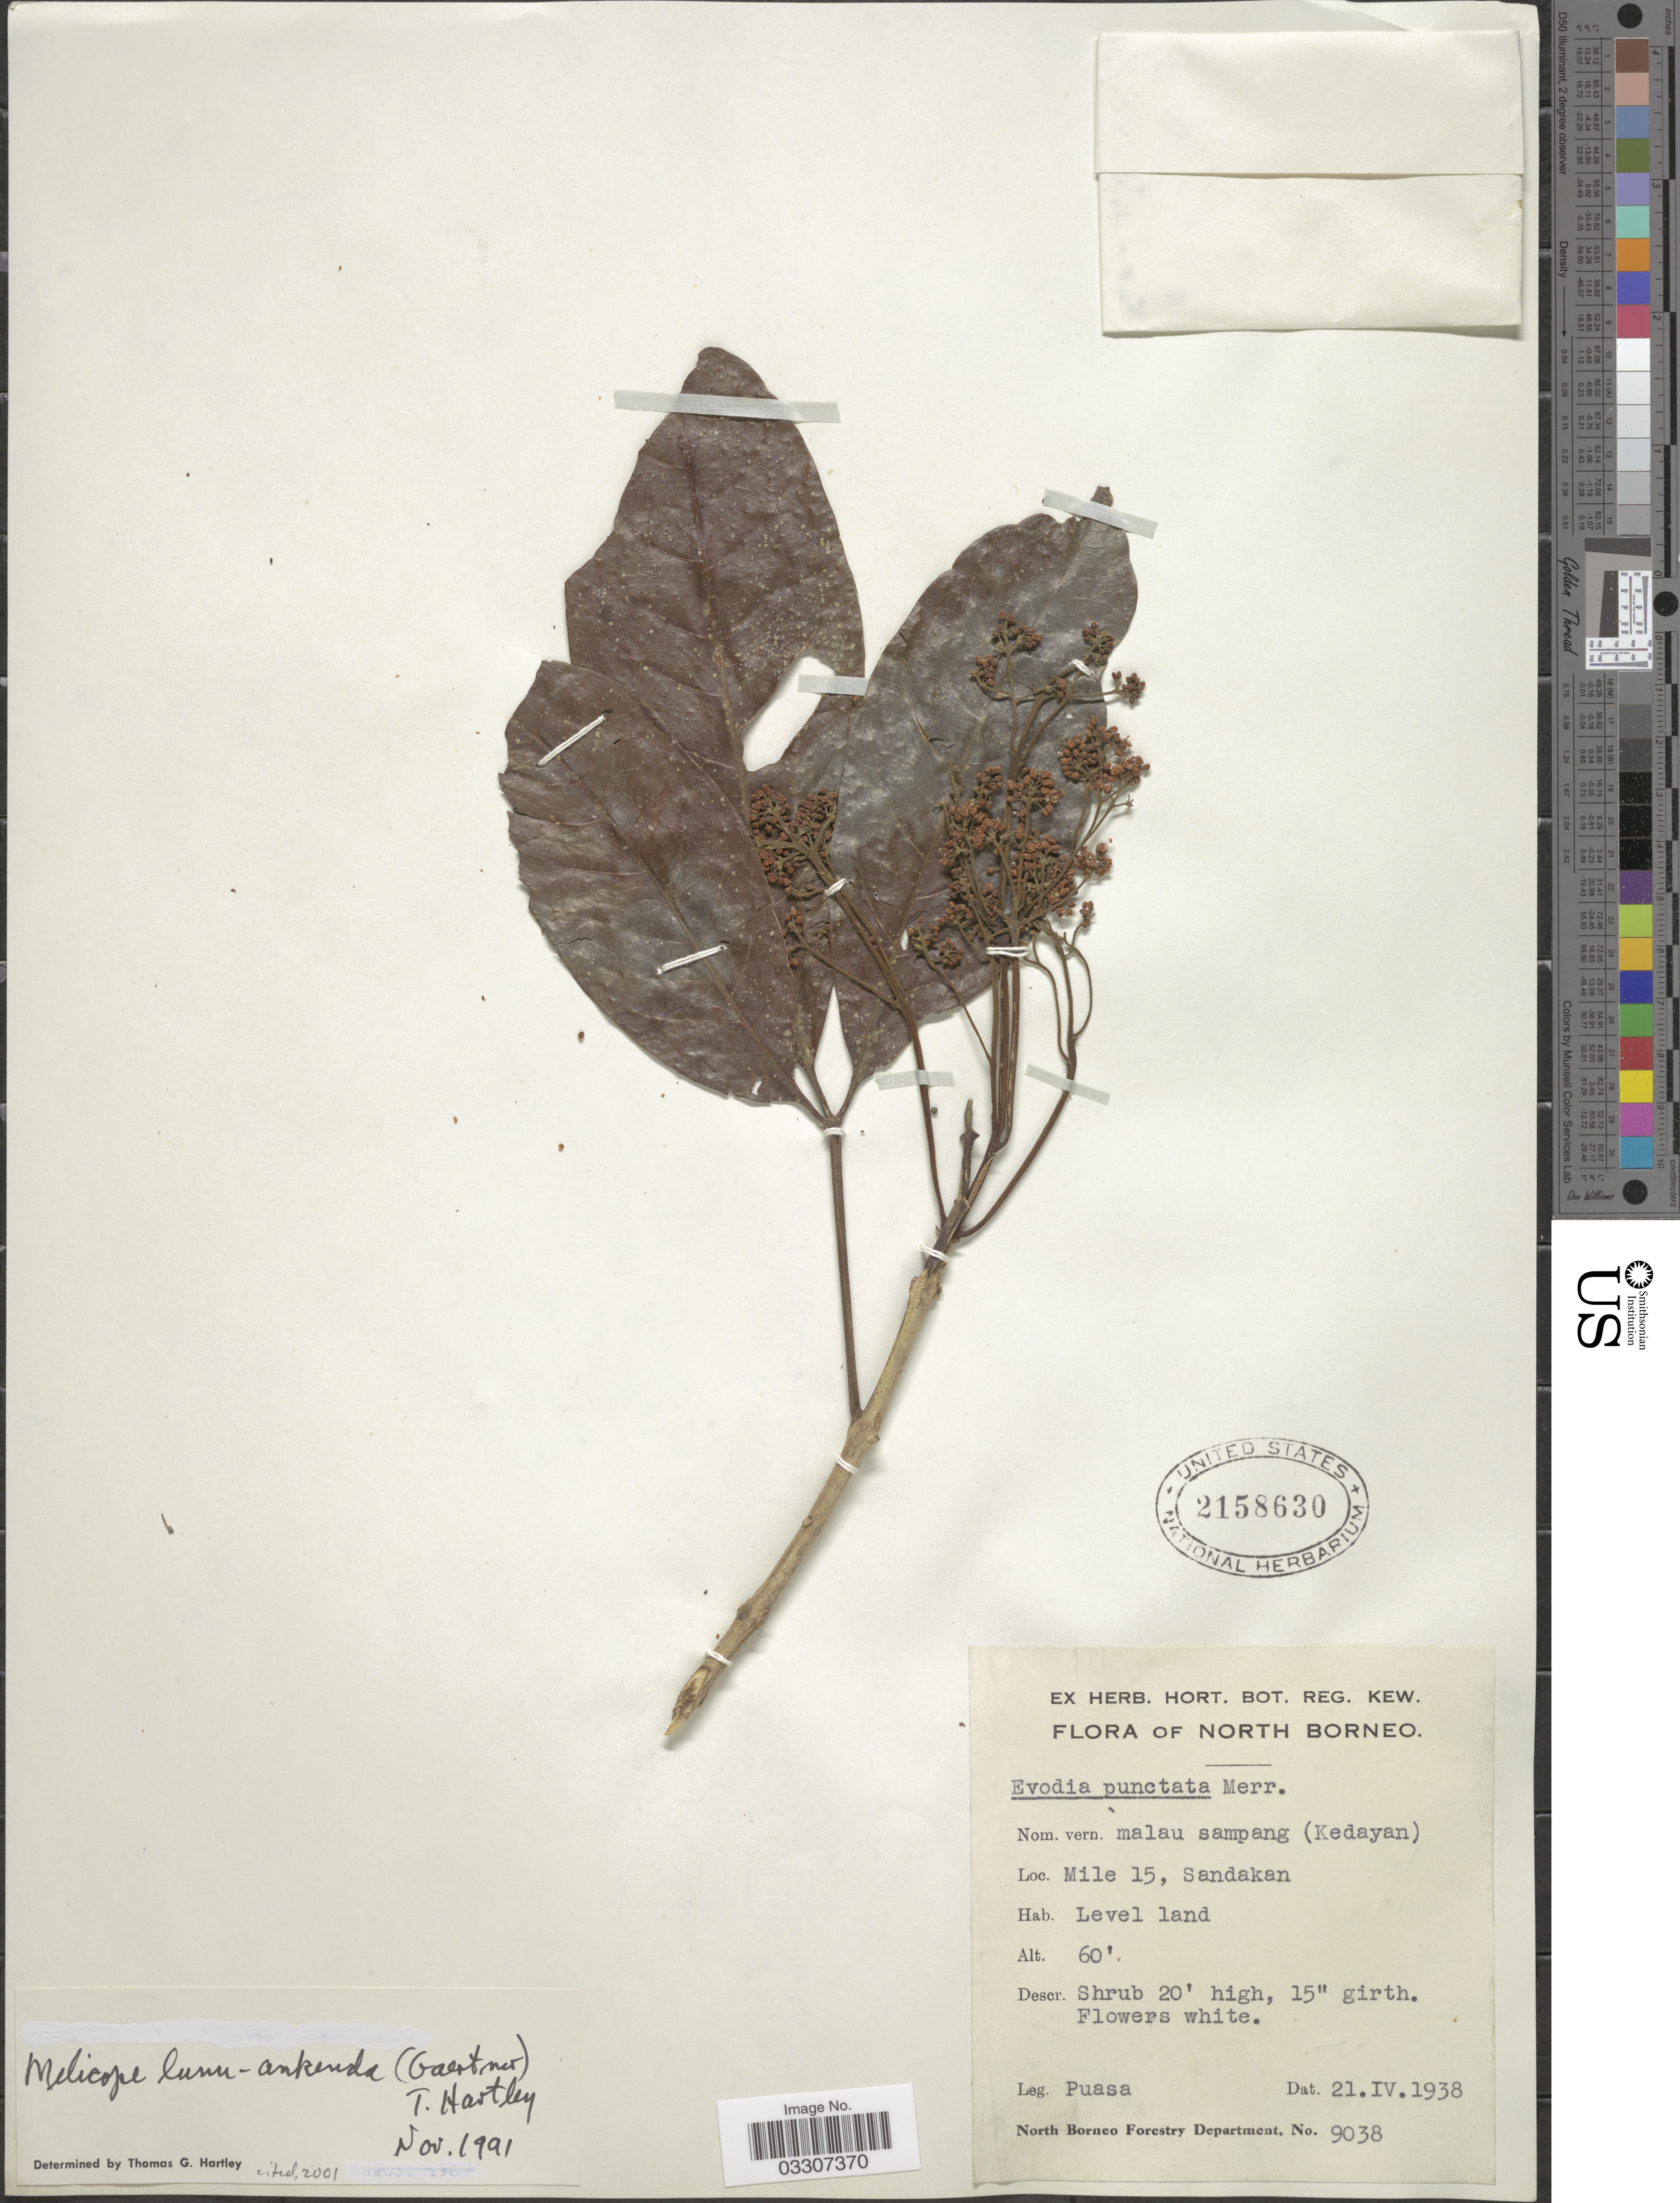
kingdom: Plantae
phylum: Tracheophyta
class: Magnoliopsida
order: Sapindales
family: Rutaceae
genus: Melicope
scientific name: Melicope lunu-ankenda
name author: (Gaertn.) T.G. Hartley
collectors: Puasa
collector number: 9038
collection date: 1938-04-21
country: Malaysia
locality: North Borneo. Mile 15, Sandakan.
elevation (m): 18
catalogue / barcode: US 2158630